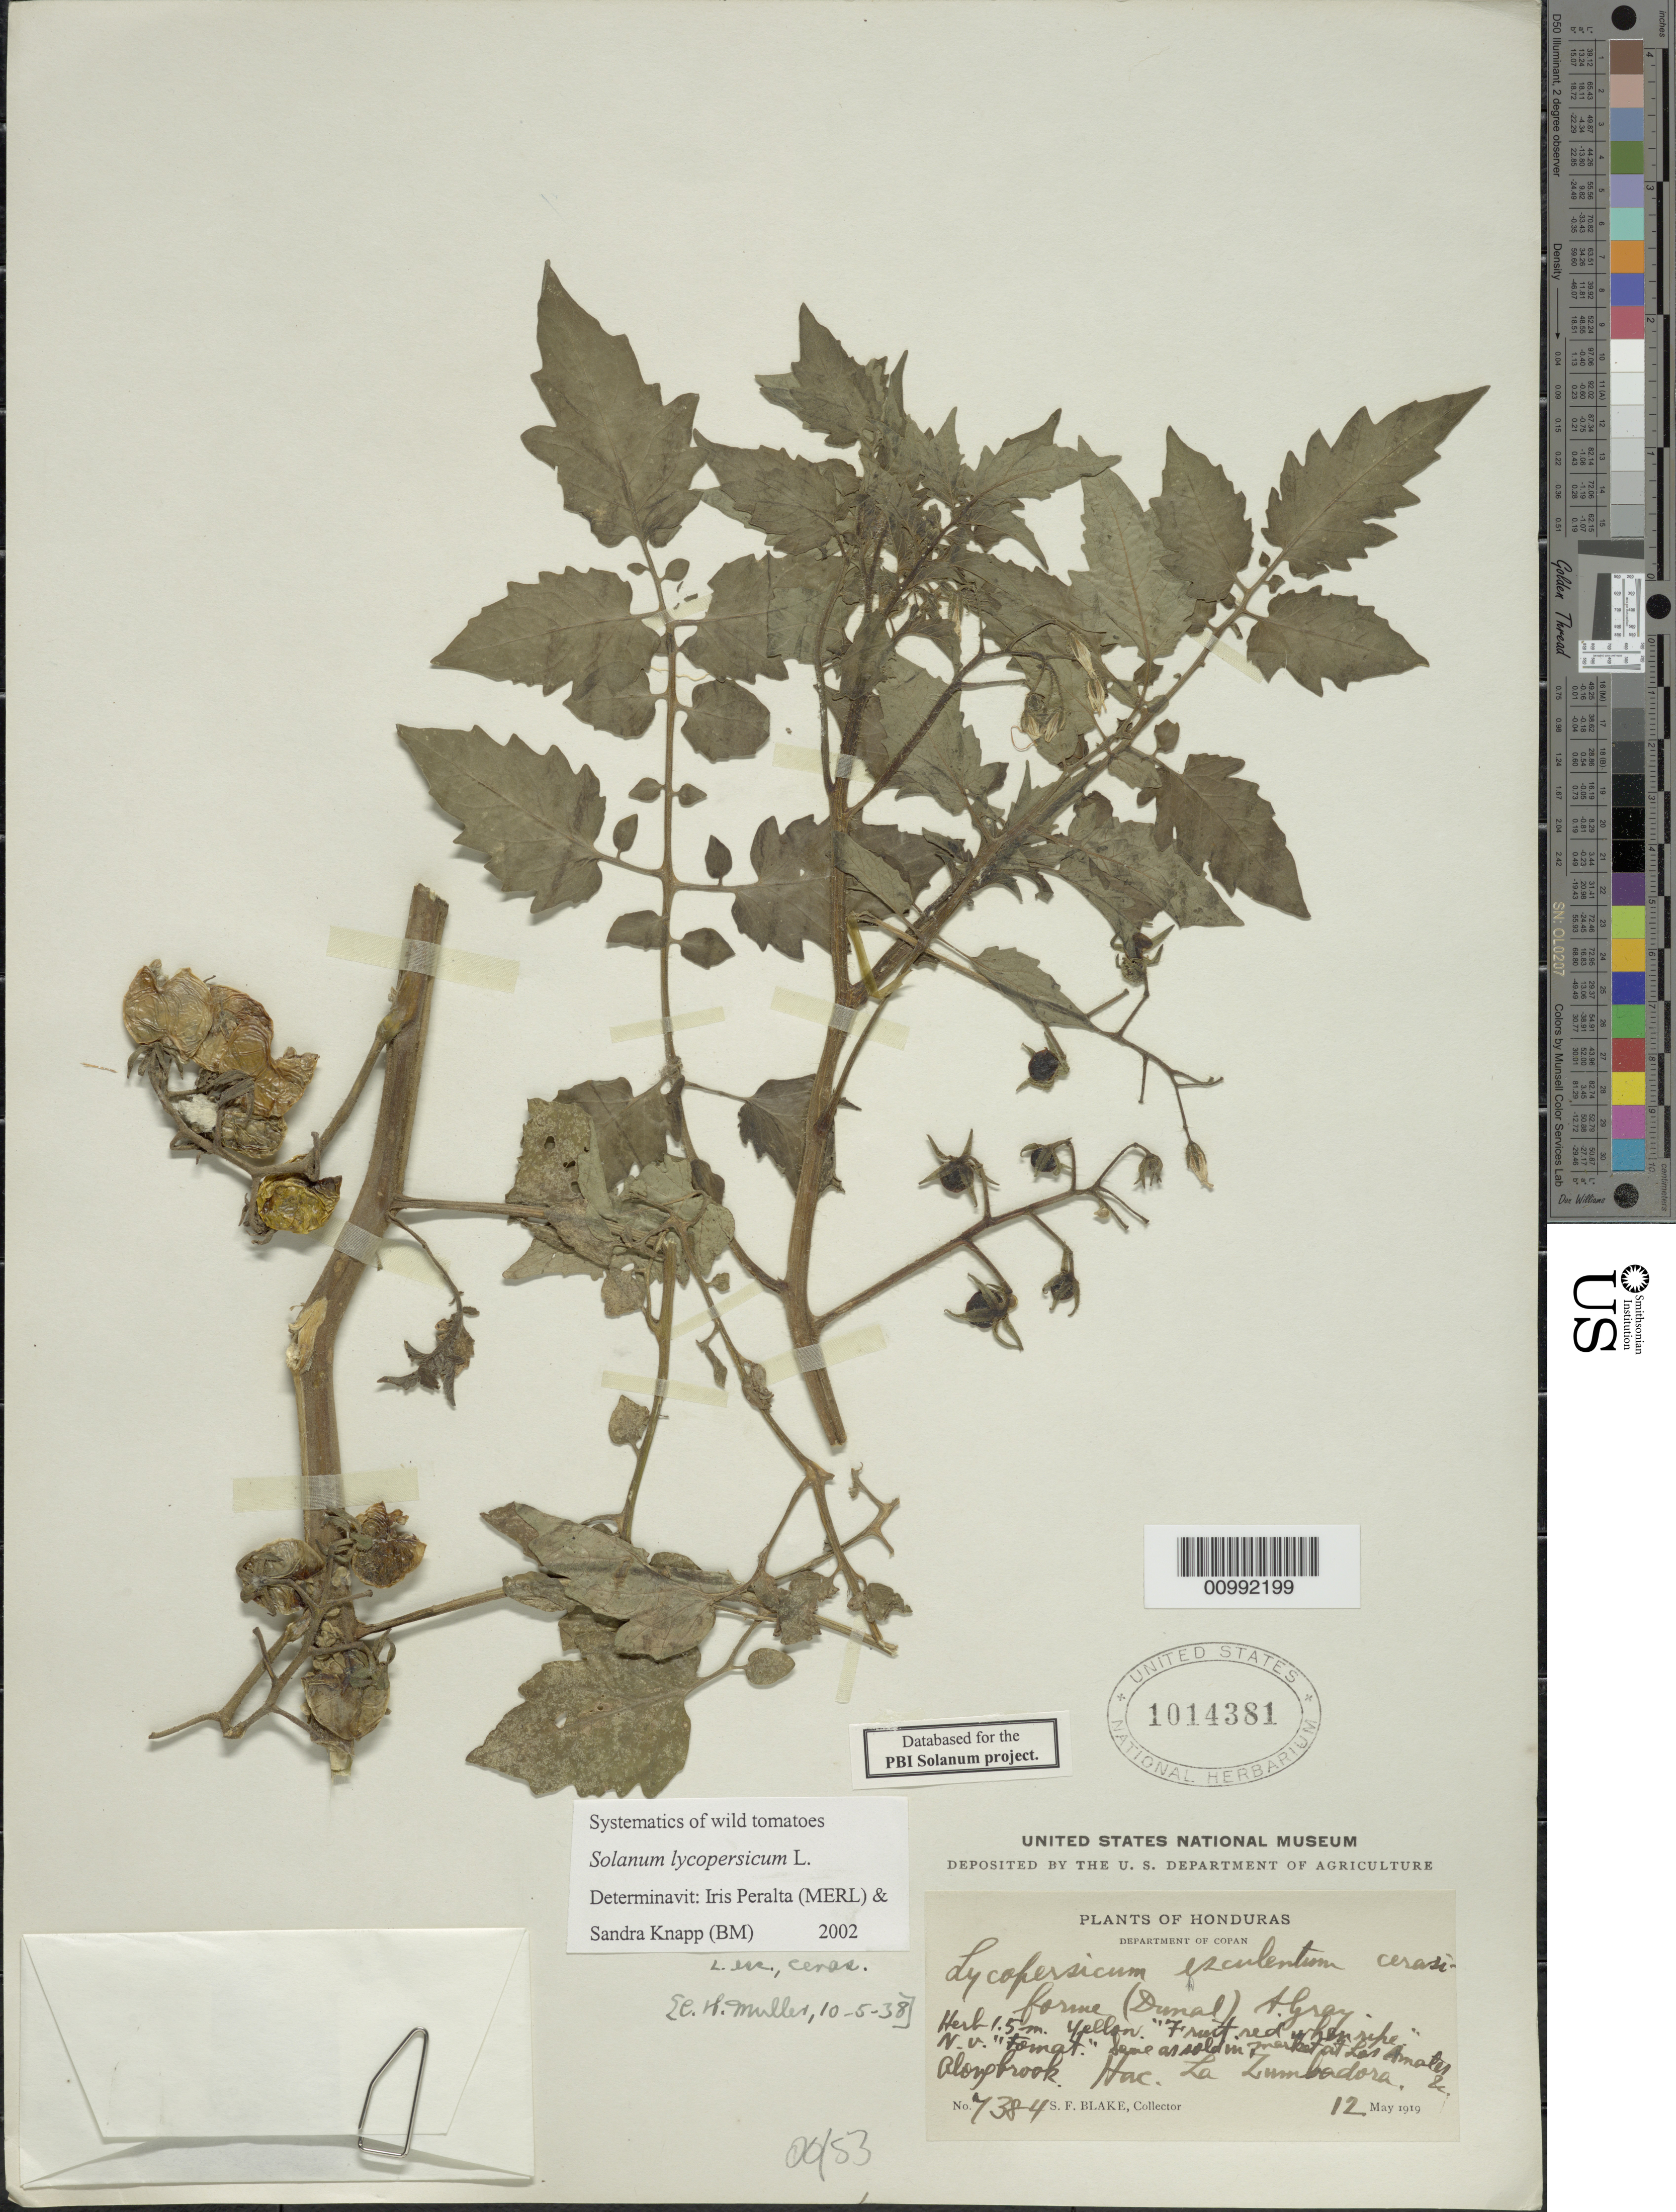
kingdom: Plantae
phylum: Tracheophyta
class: Magnoliopsida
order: Solanales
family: Solanaceae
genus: Solanum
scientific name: Solanum lycopersicum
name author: L.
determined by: Peralta, Iris E.; Knapp, S. D.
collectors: S. Blake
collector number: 7384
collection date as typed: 12 May 1919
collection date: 1919-05-12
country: Honduras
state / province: Copán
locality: along brook, Hacienda La Zumbadora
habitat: plh: along brook;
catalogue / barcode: US 1014381